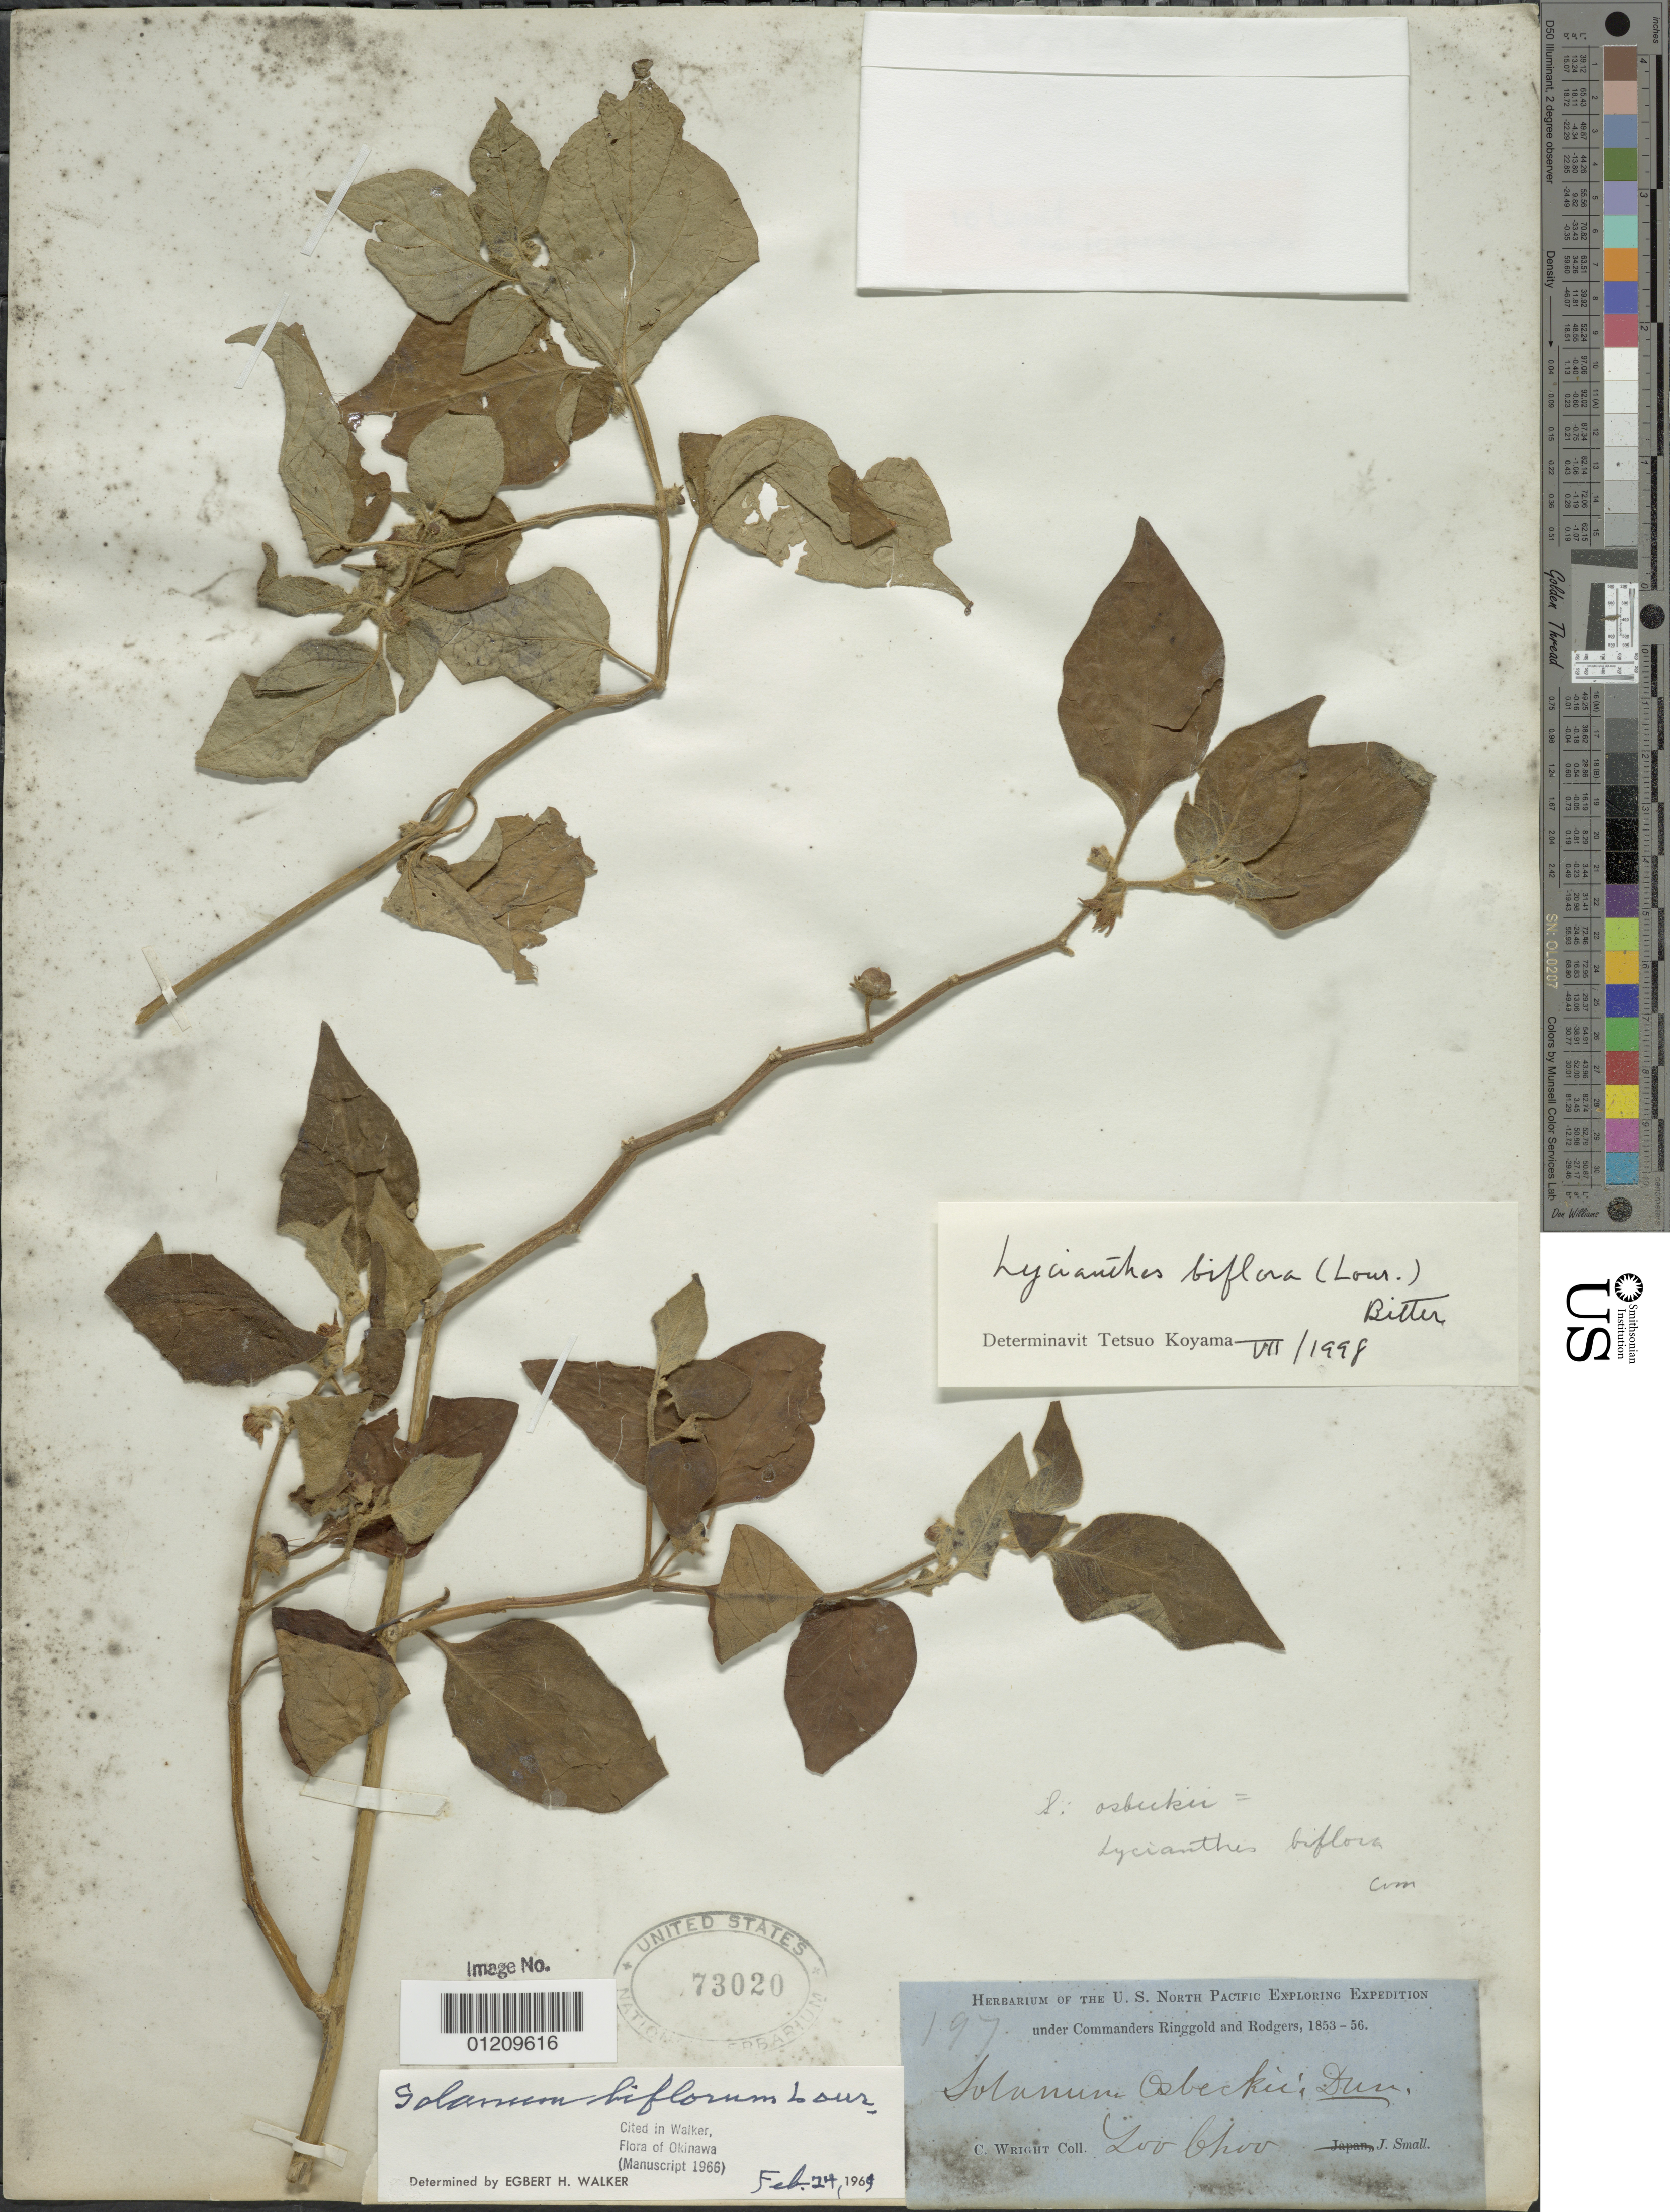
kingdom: Plantae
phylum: Tracheophyta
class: Magnoliopsida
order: Solanales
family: Solanaceae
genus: Lycianthes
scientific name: Lycianthes biflora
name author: (Lour.) Bitter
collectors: C. Wright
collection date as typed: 1853 to -- --- 1856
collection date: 1853/1856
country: Japan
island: Ryukyu Islands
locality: Loo Choo Islands.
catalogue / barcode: US 73020